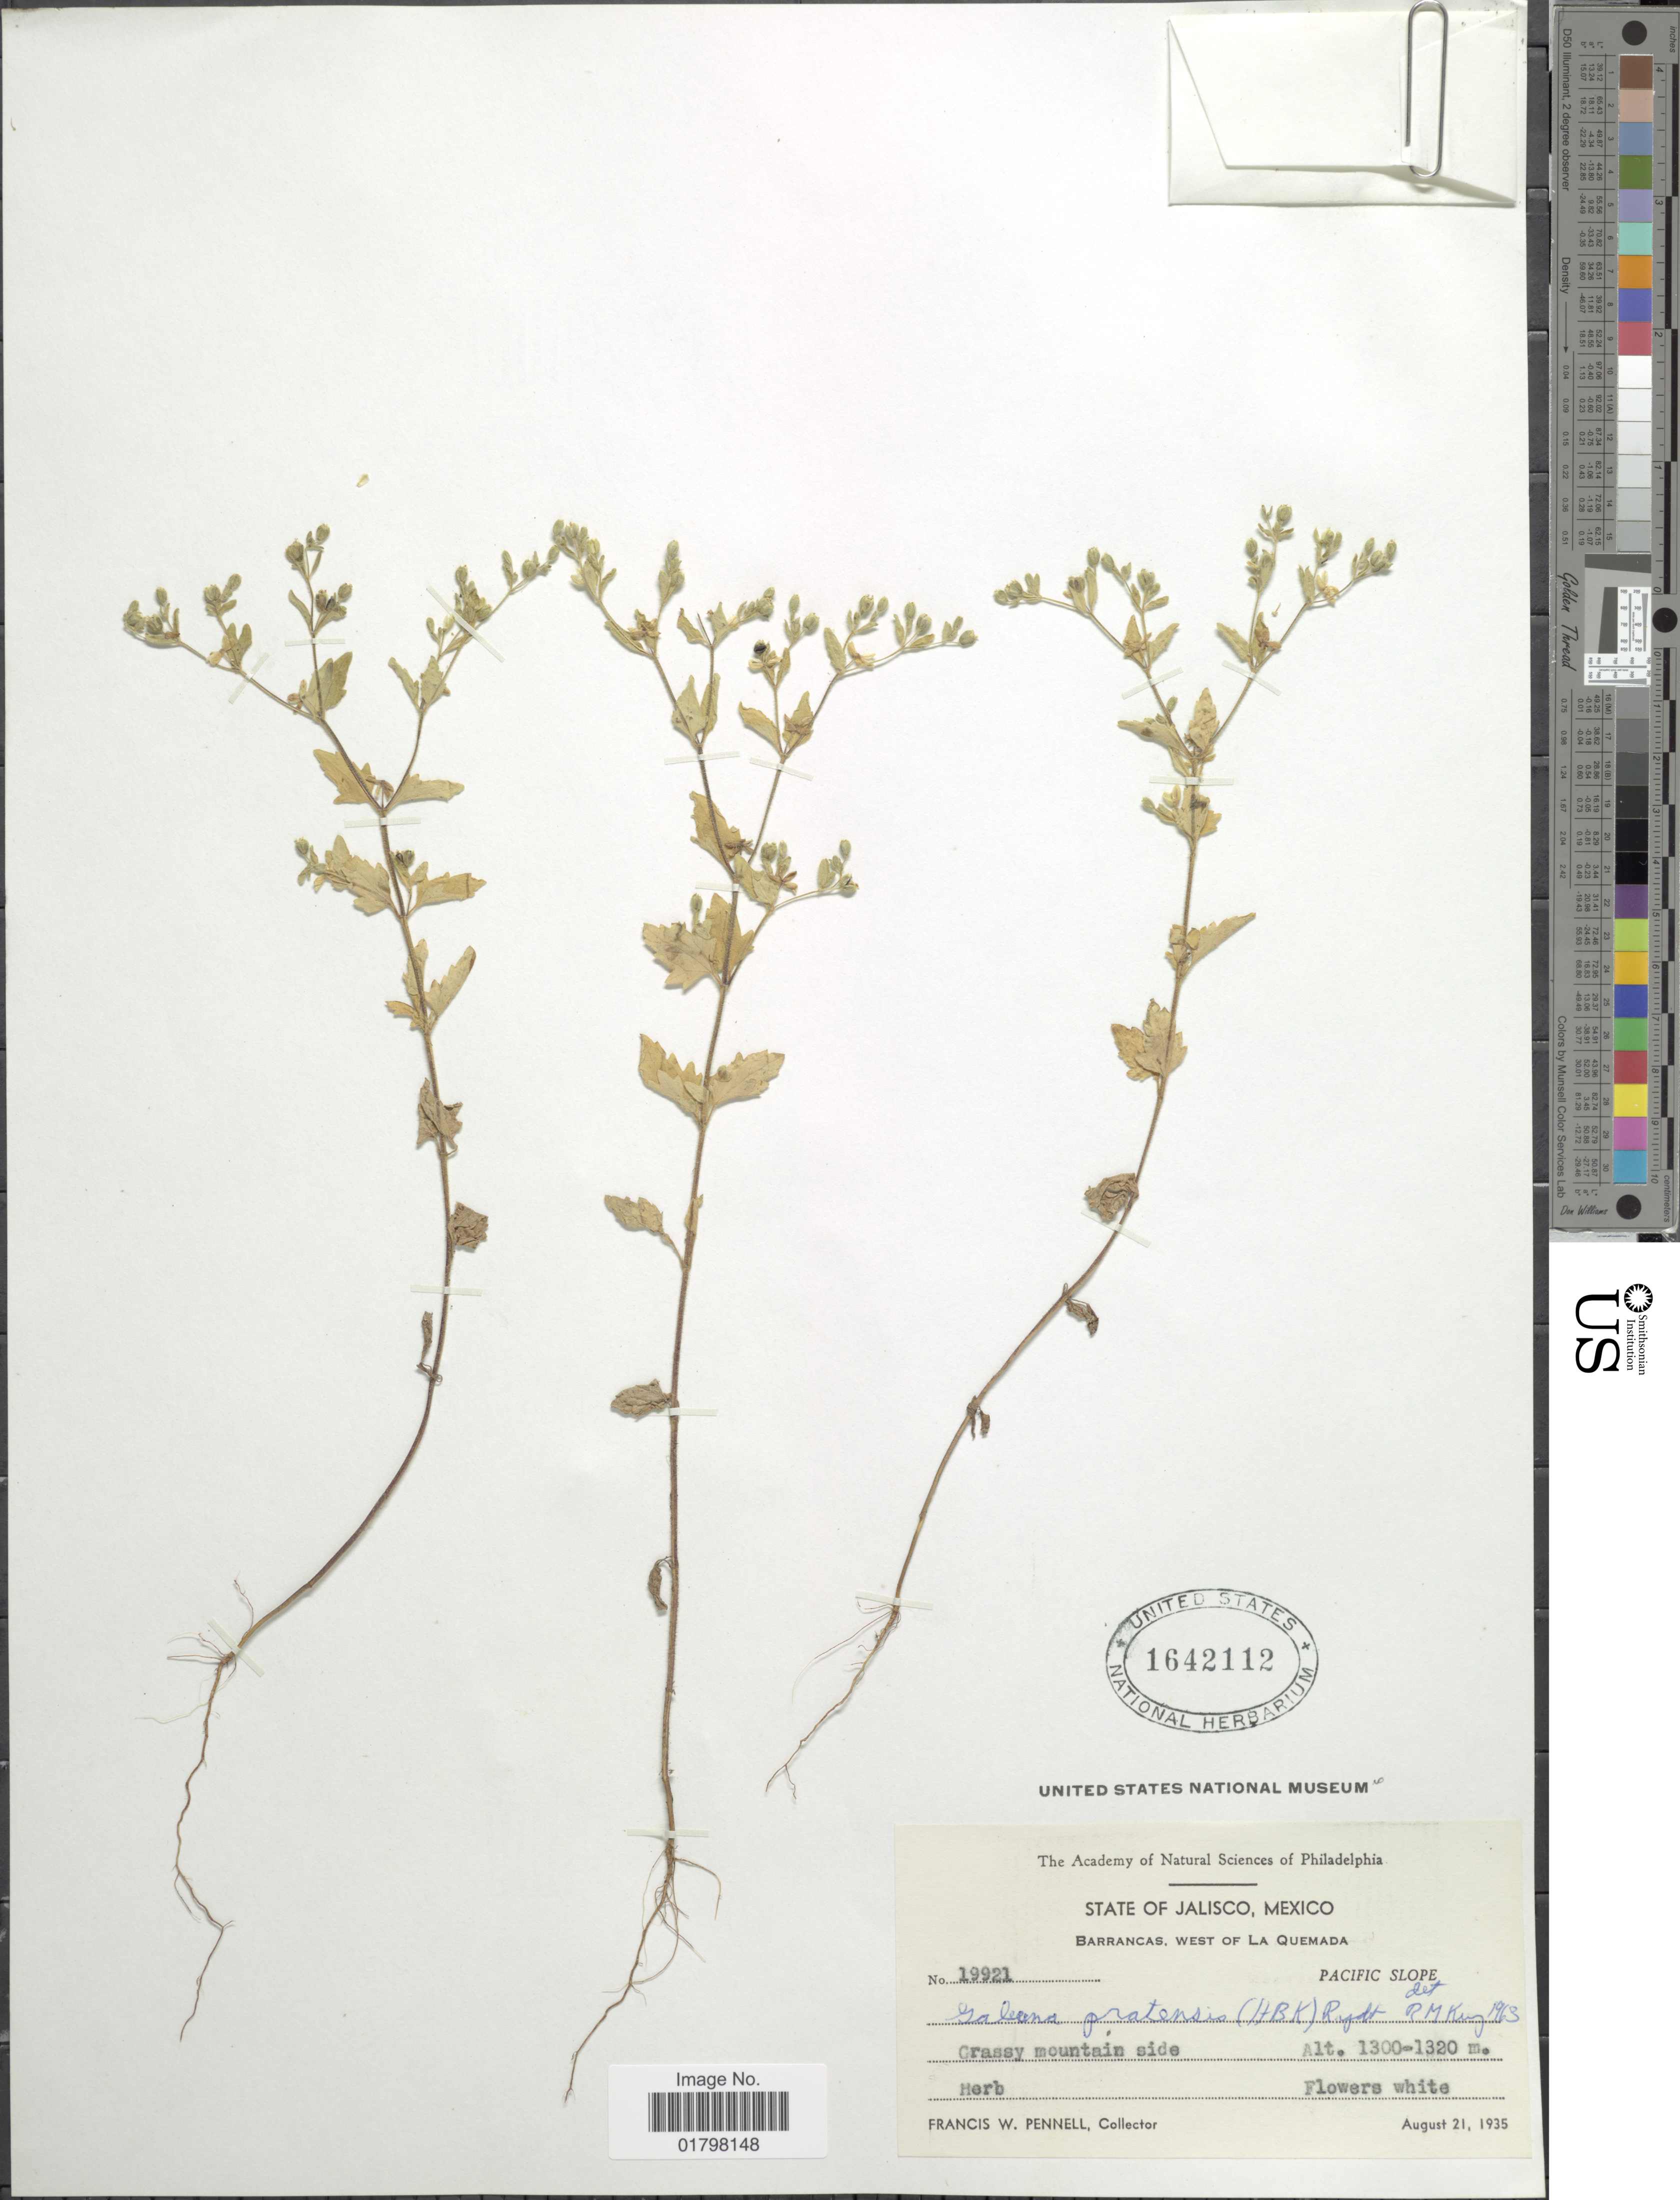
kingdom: Plantae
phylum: Tracheophyta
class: Magnoliopsida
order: Asterales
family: Asteraceae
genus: Galeana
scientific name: Galeana pratensis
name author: (Kunth) Rydb.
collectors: F. W. Pennell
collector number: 19921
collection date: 1935-08-21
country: Mexico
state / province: Jalisco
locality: State of Jalisco, Mexico. Barrancas, West of La Quemada. Pacific Slope. Grassy mountain side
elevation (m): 1300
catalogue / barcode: US 1642112